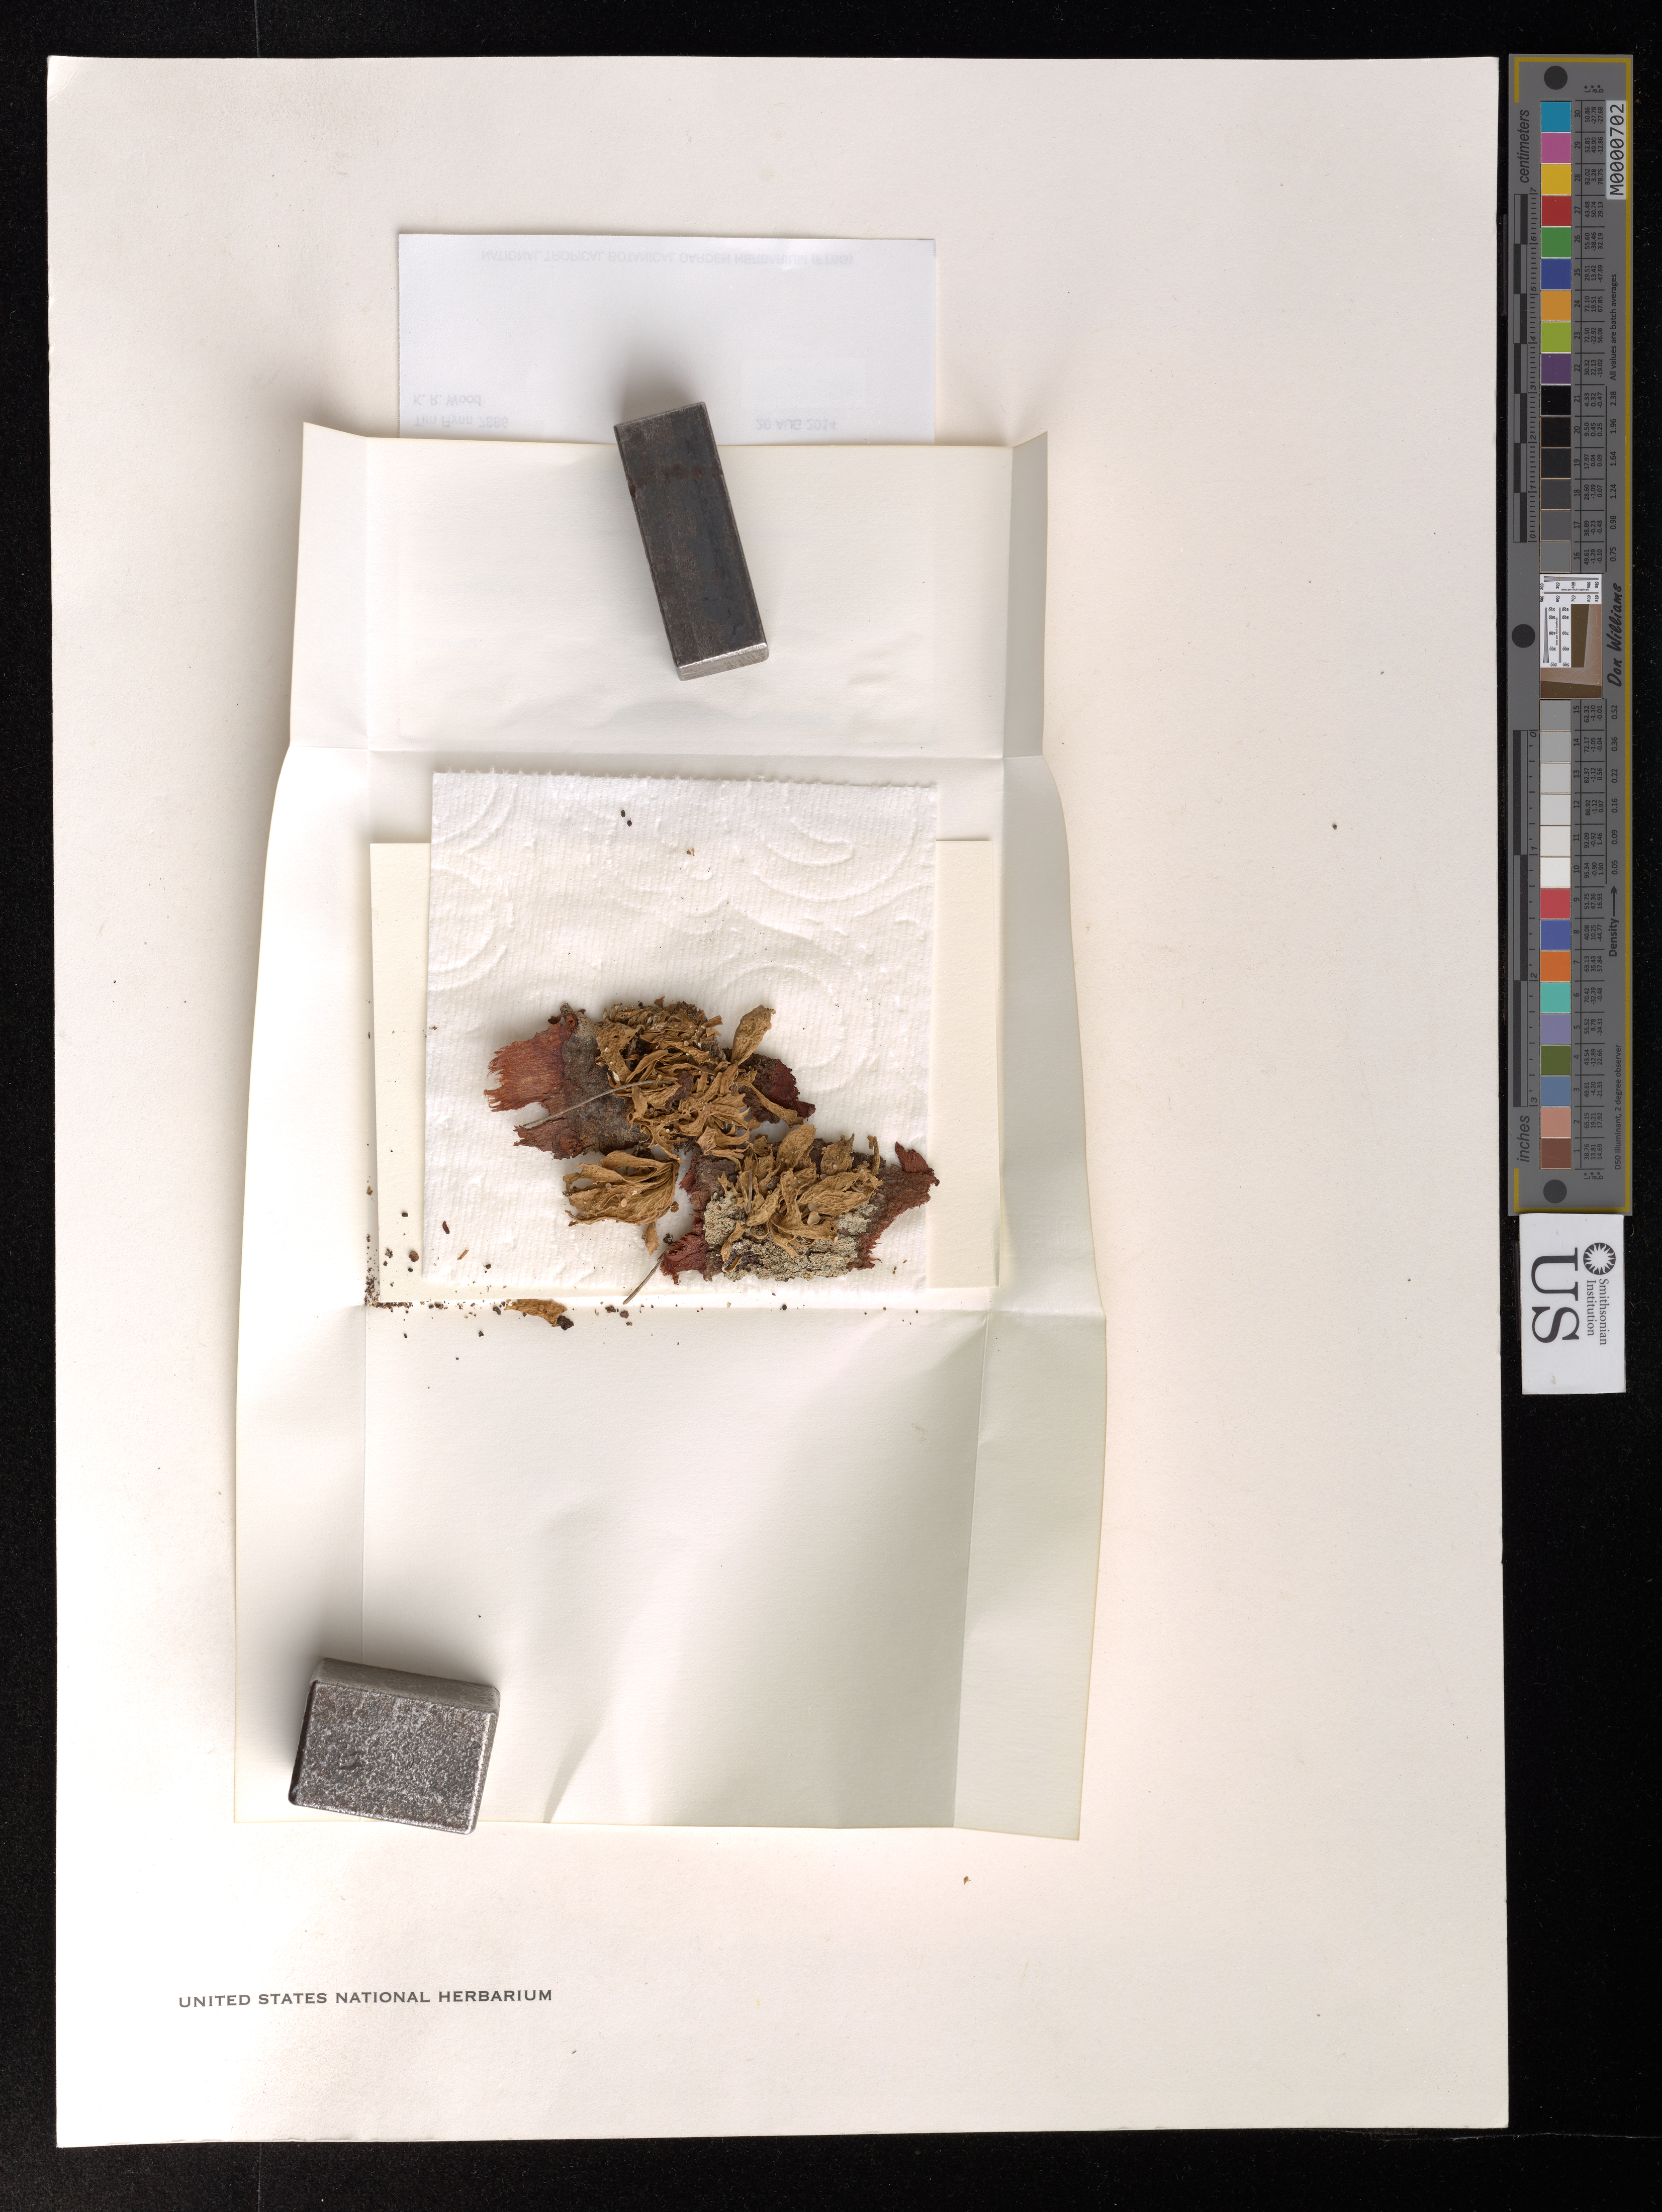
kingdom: Fungi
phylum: Ascomycota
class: Lecanoromycetes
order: Lecanorales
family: Ramalinaceae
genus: Ramalina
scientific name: Ramalina sp.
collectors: T. Flynn & K. R. Wood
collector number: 7886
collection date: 2014-08-20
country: United States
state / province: Hawaii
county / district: Kauai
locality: Kauai Koloa District. Keoniloa Bay, east end.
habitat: Secondary invasive vegetation over sand. With Casuarina and Scaevola.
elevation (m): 4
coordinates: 21.874853, -159.435858